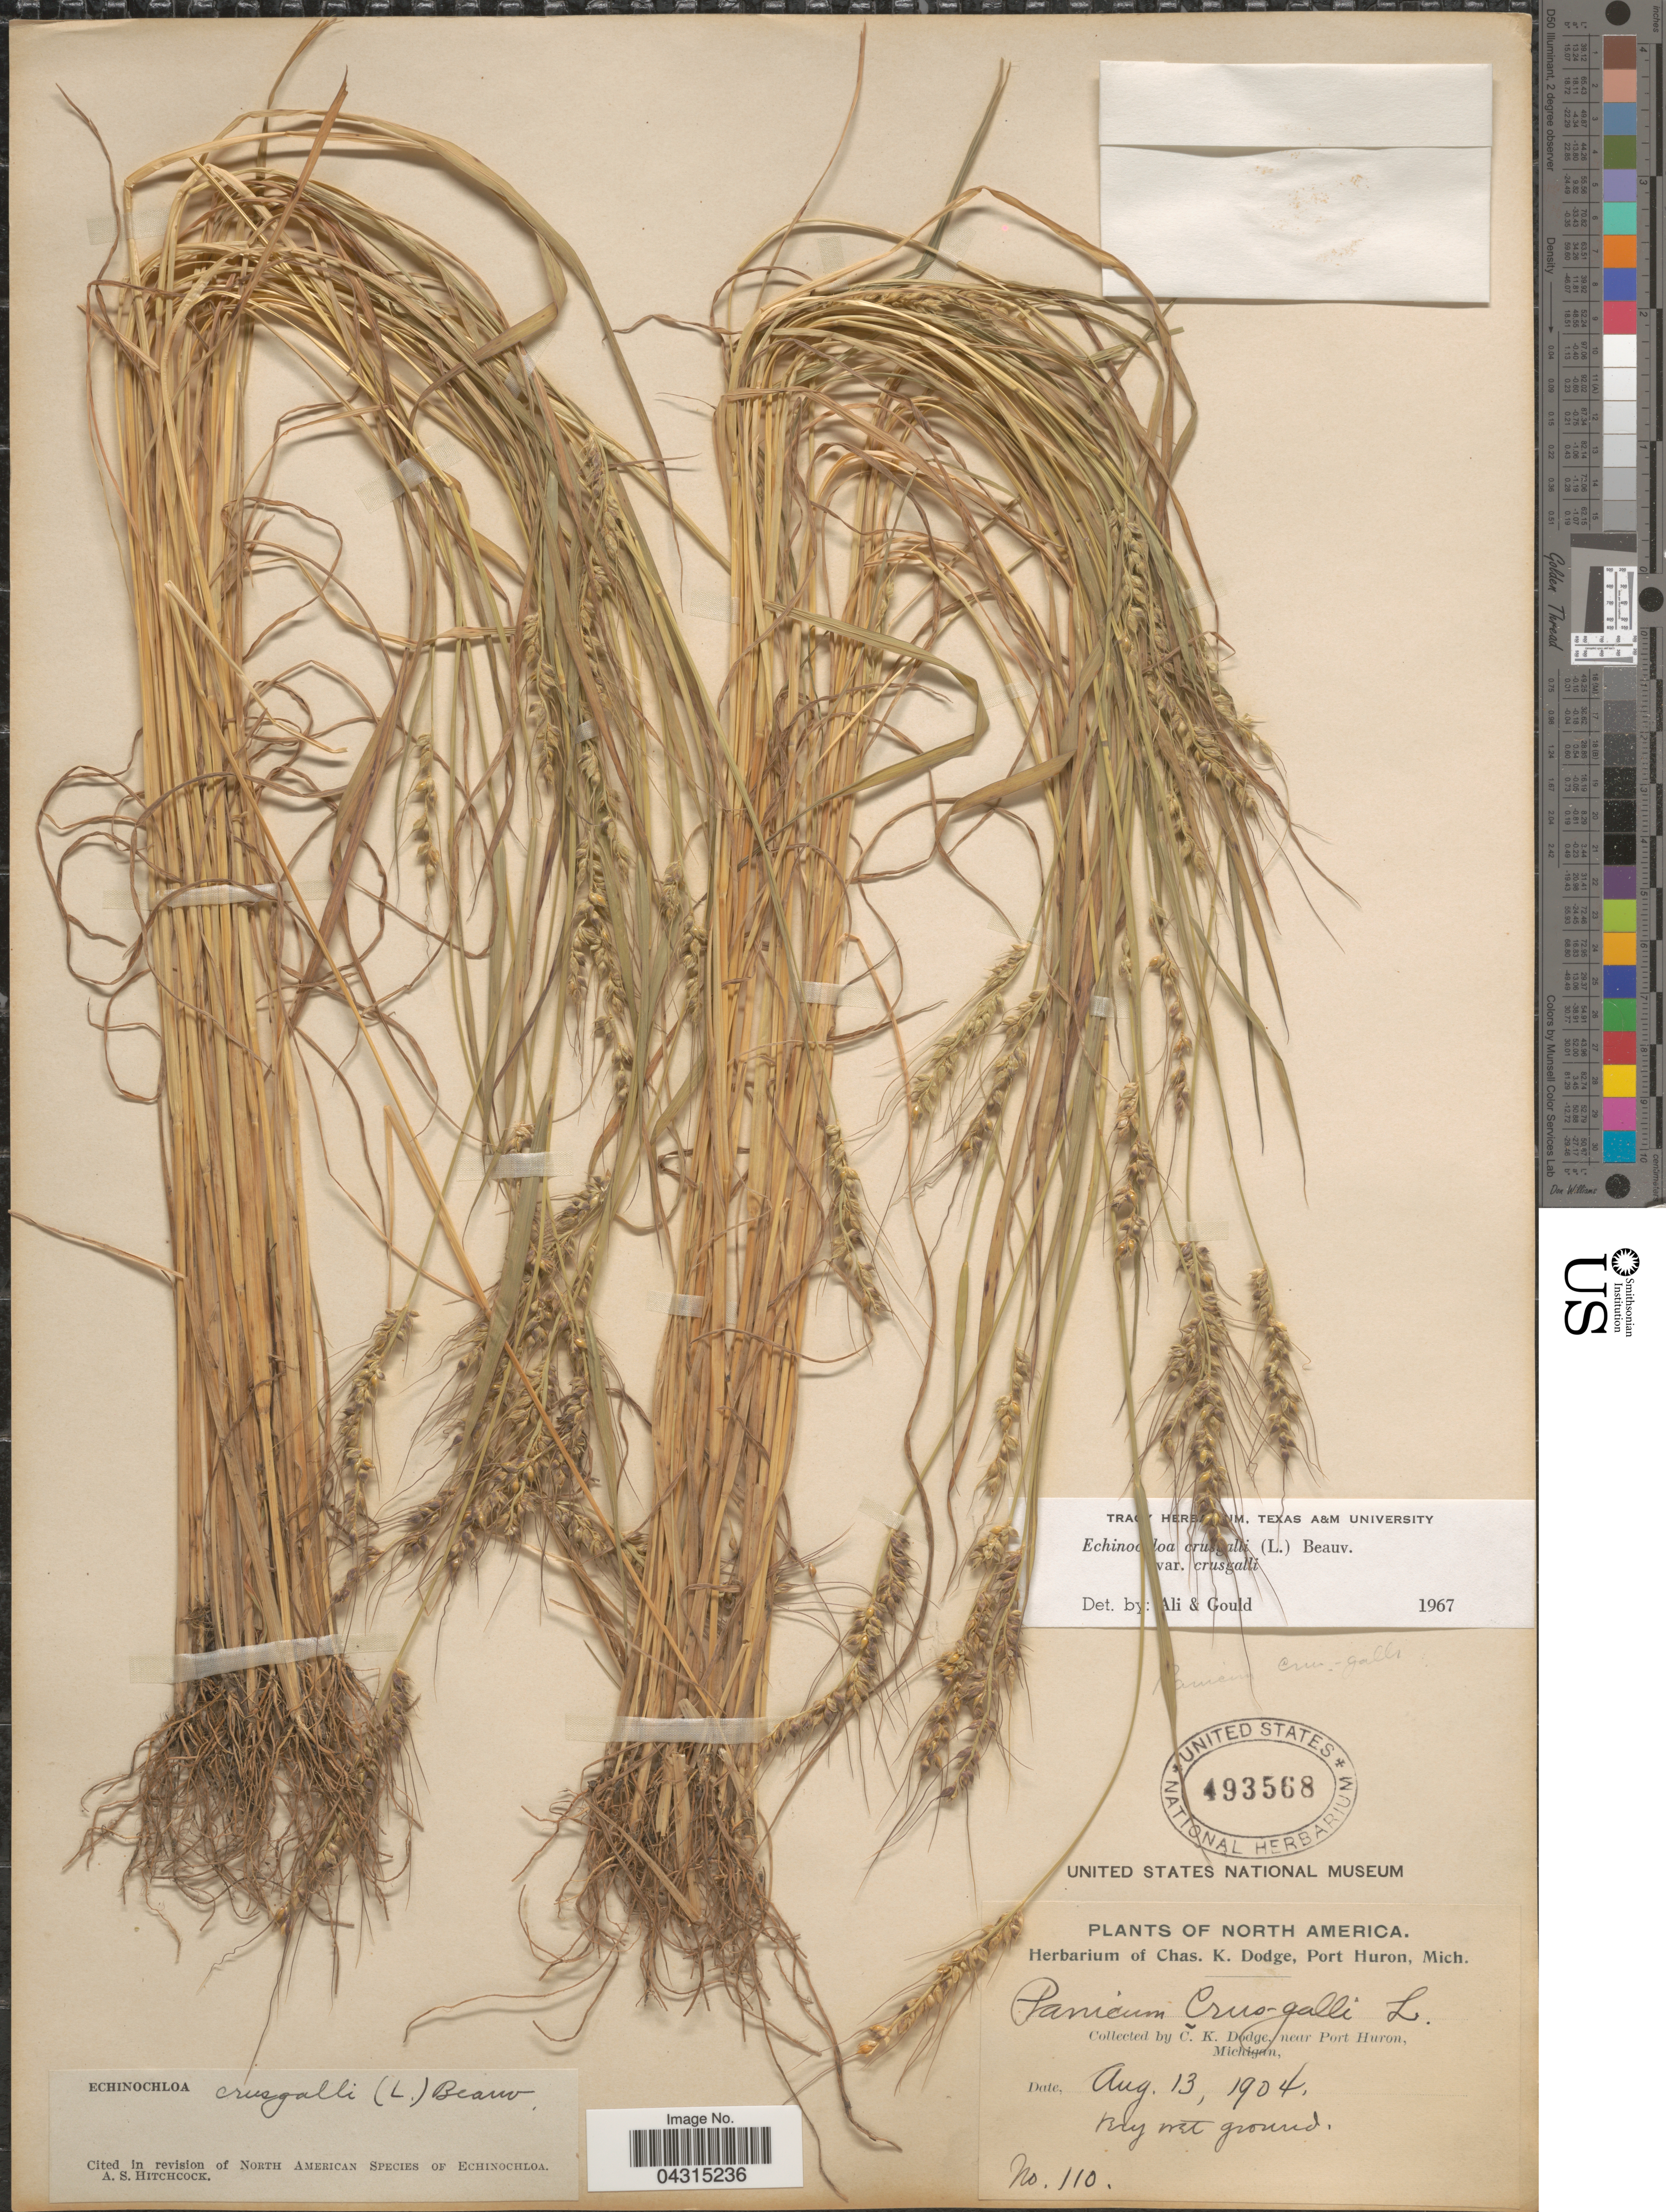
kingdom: Plantae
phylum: Tracheophyta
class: Liliopsida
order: Poales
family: Poaceae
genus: Echinochloa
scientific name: Echinochloa crus-galli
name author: (L.) P. Beauv.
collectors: C. K. Dodge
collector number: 110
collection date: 1904-08-13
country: United States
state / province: Michigan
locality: Near Port Huron.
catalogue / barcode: US 493568